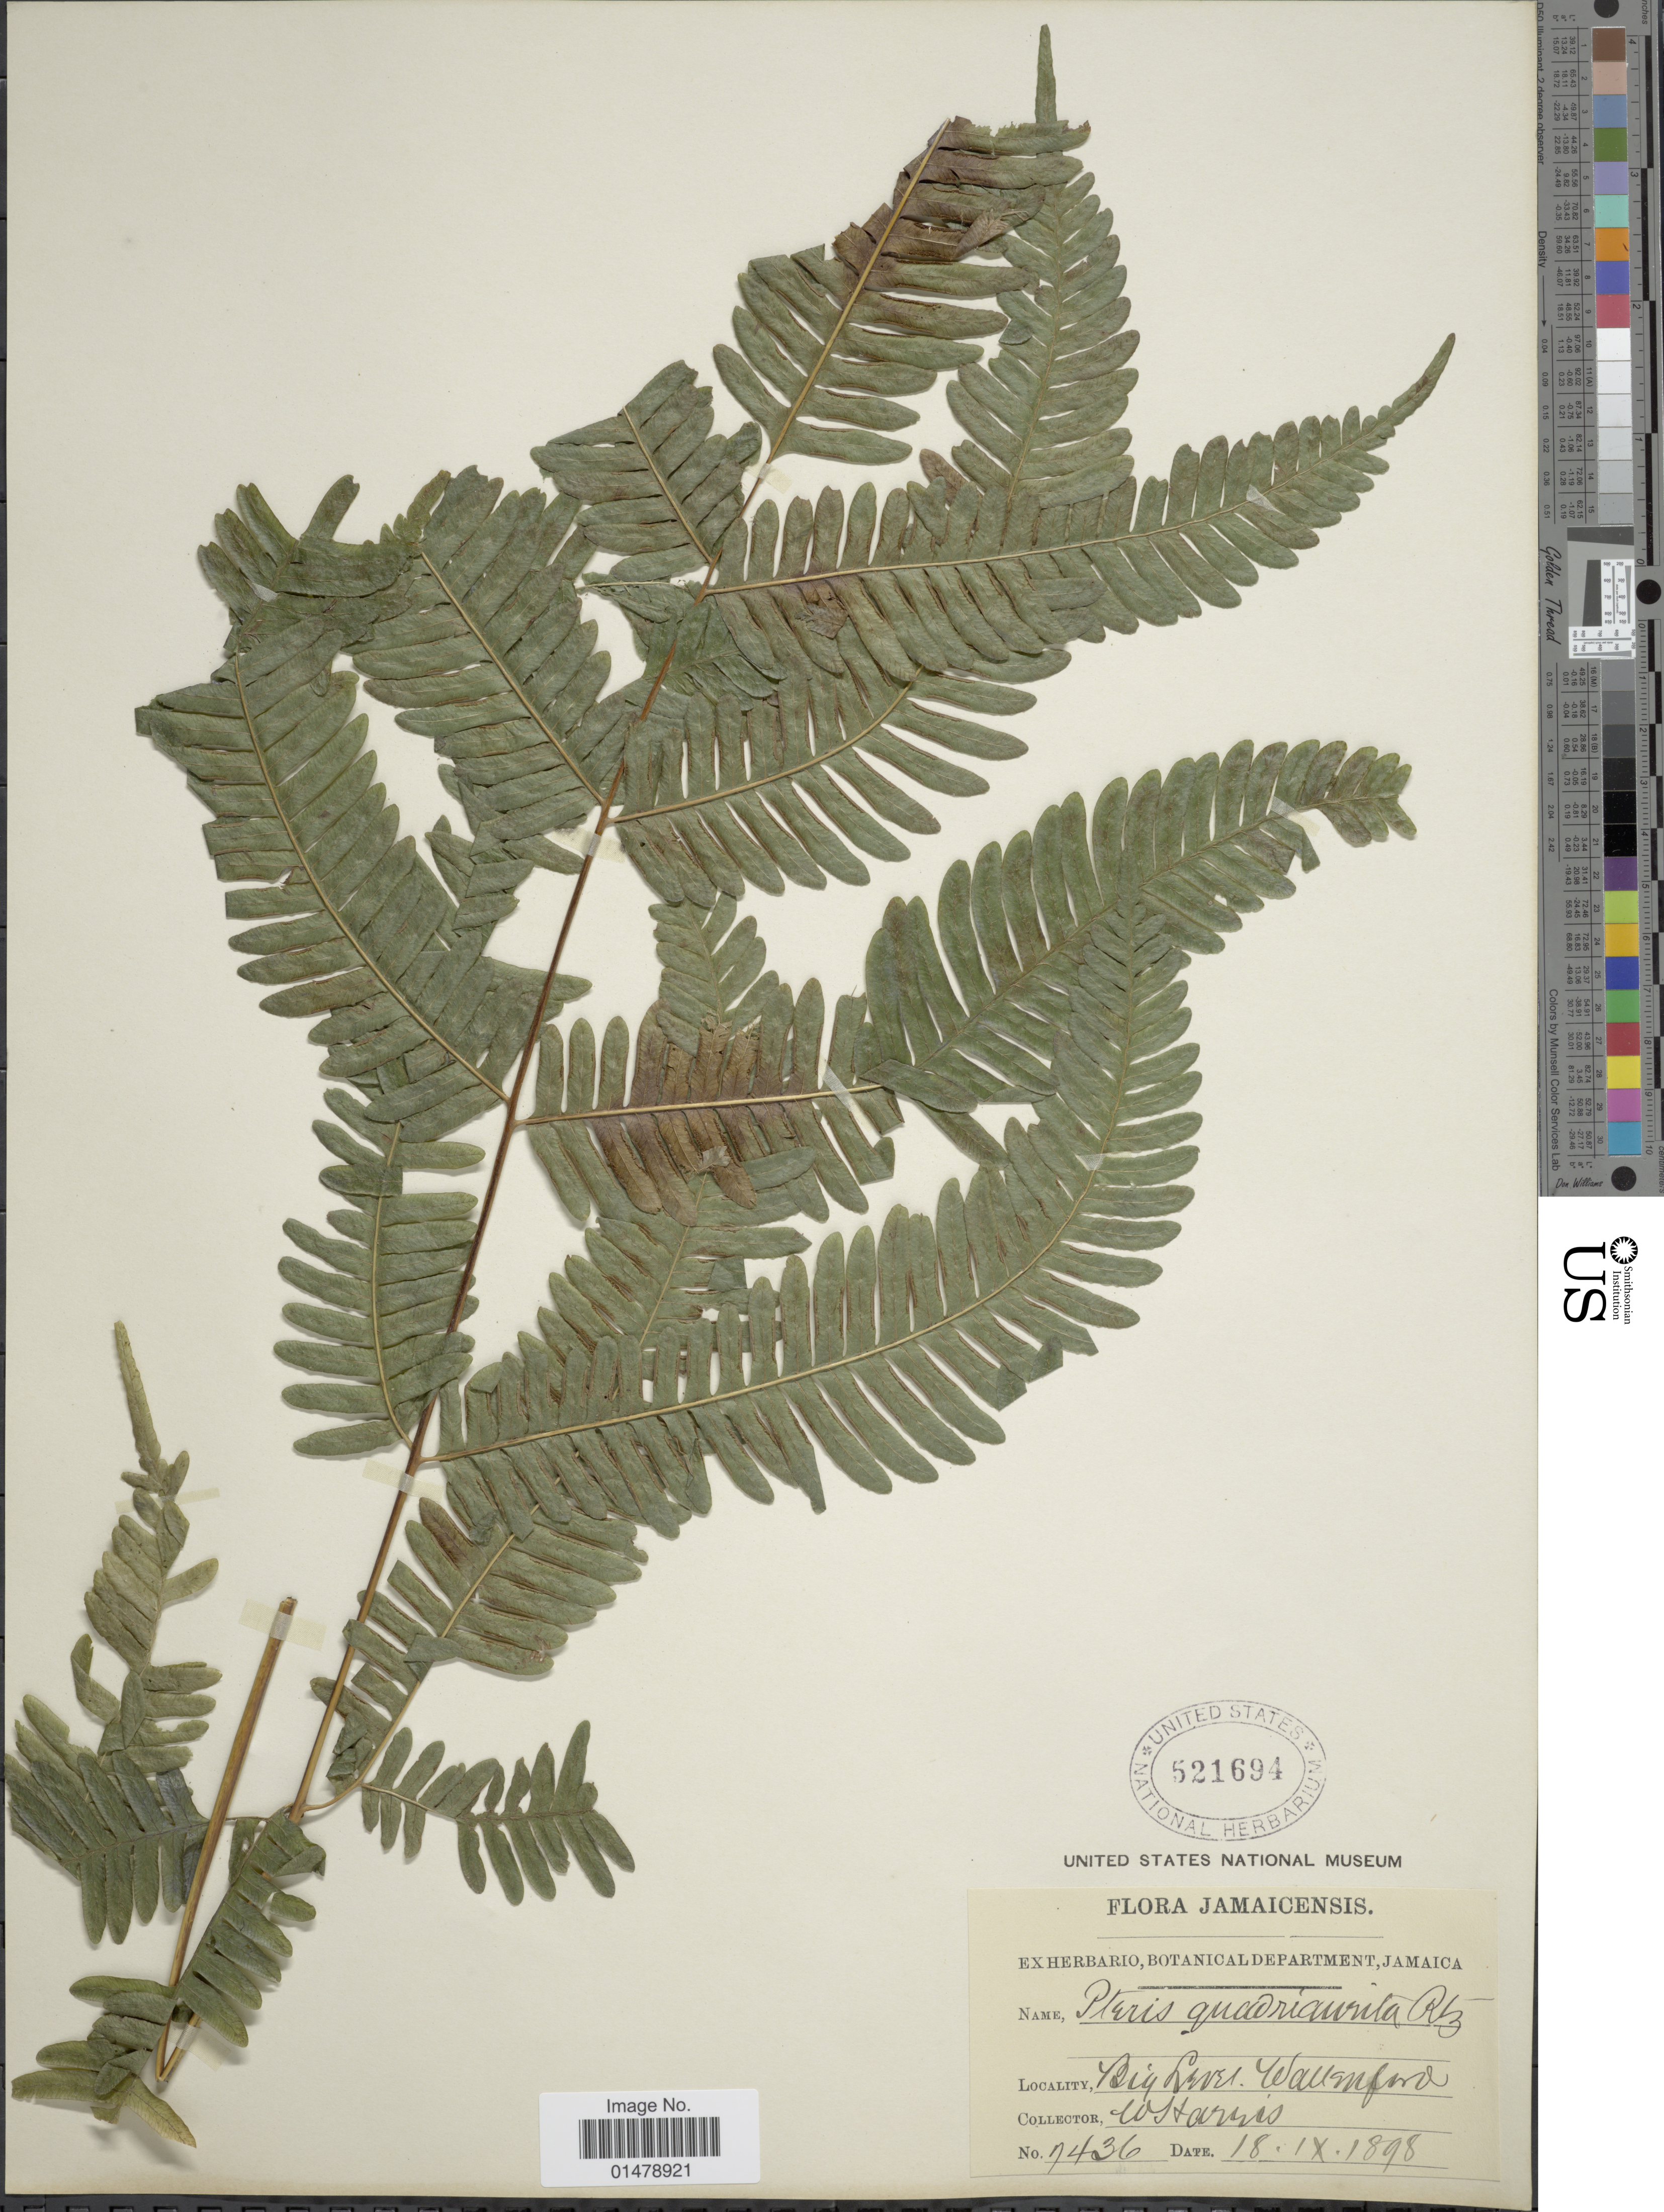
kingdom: Plantae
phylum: Tracheophyta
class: Polypodiopsida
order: Polypodiales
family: Pteridaceae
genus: Pteris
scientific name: Pteris quadriaurita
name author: Retz.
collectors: W. Harris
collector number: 7436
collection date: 1898-09-18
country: Jamaica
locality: Big Level. Wallenford.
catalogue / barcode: US 521694